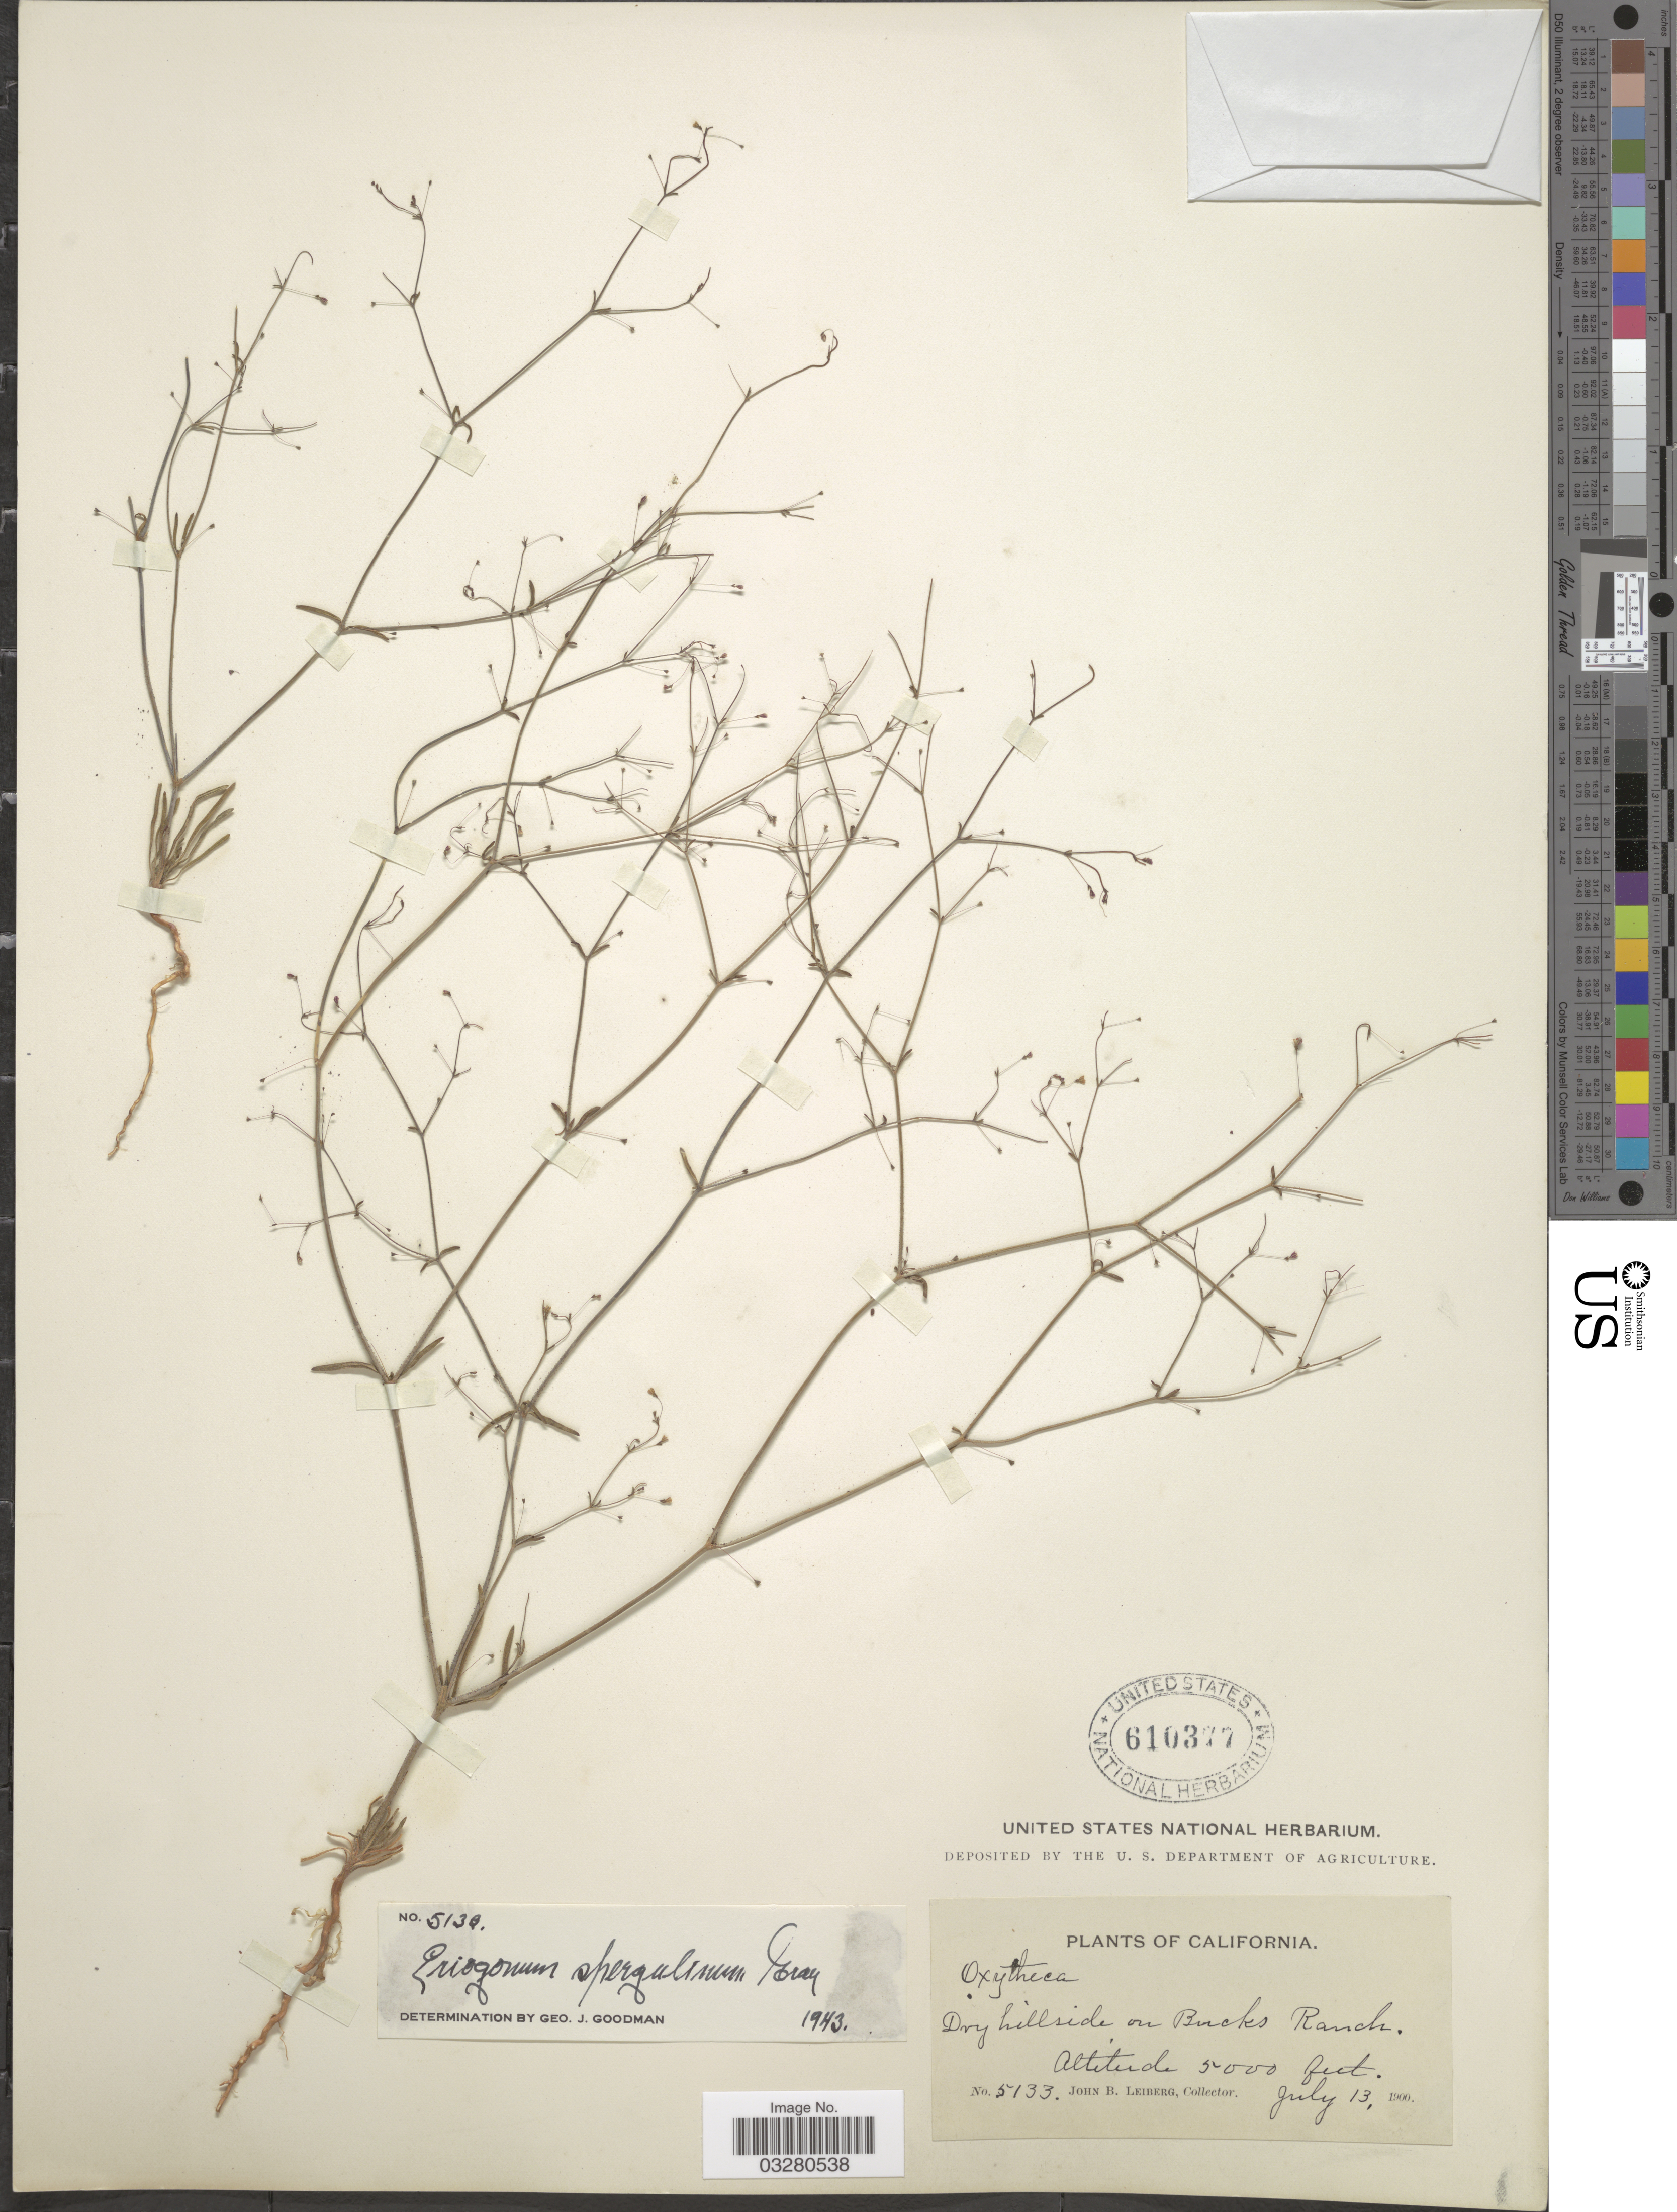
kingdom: Plantae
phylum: Tracheophyta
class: Magnoliopsida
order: Caryophyllales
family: Polygonaceae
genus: Eriogonum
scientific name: Eriogonum spergulinum var. reddingianum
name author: (M.E. Jones) J.T. Howell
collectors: J. B. Leiberg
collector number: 5133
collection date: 1900-07-13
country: United States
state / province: California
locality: Dry hillside on Bucks Ranch.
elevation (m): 1524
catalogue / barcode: US 610377